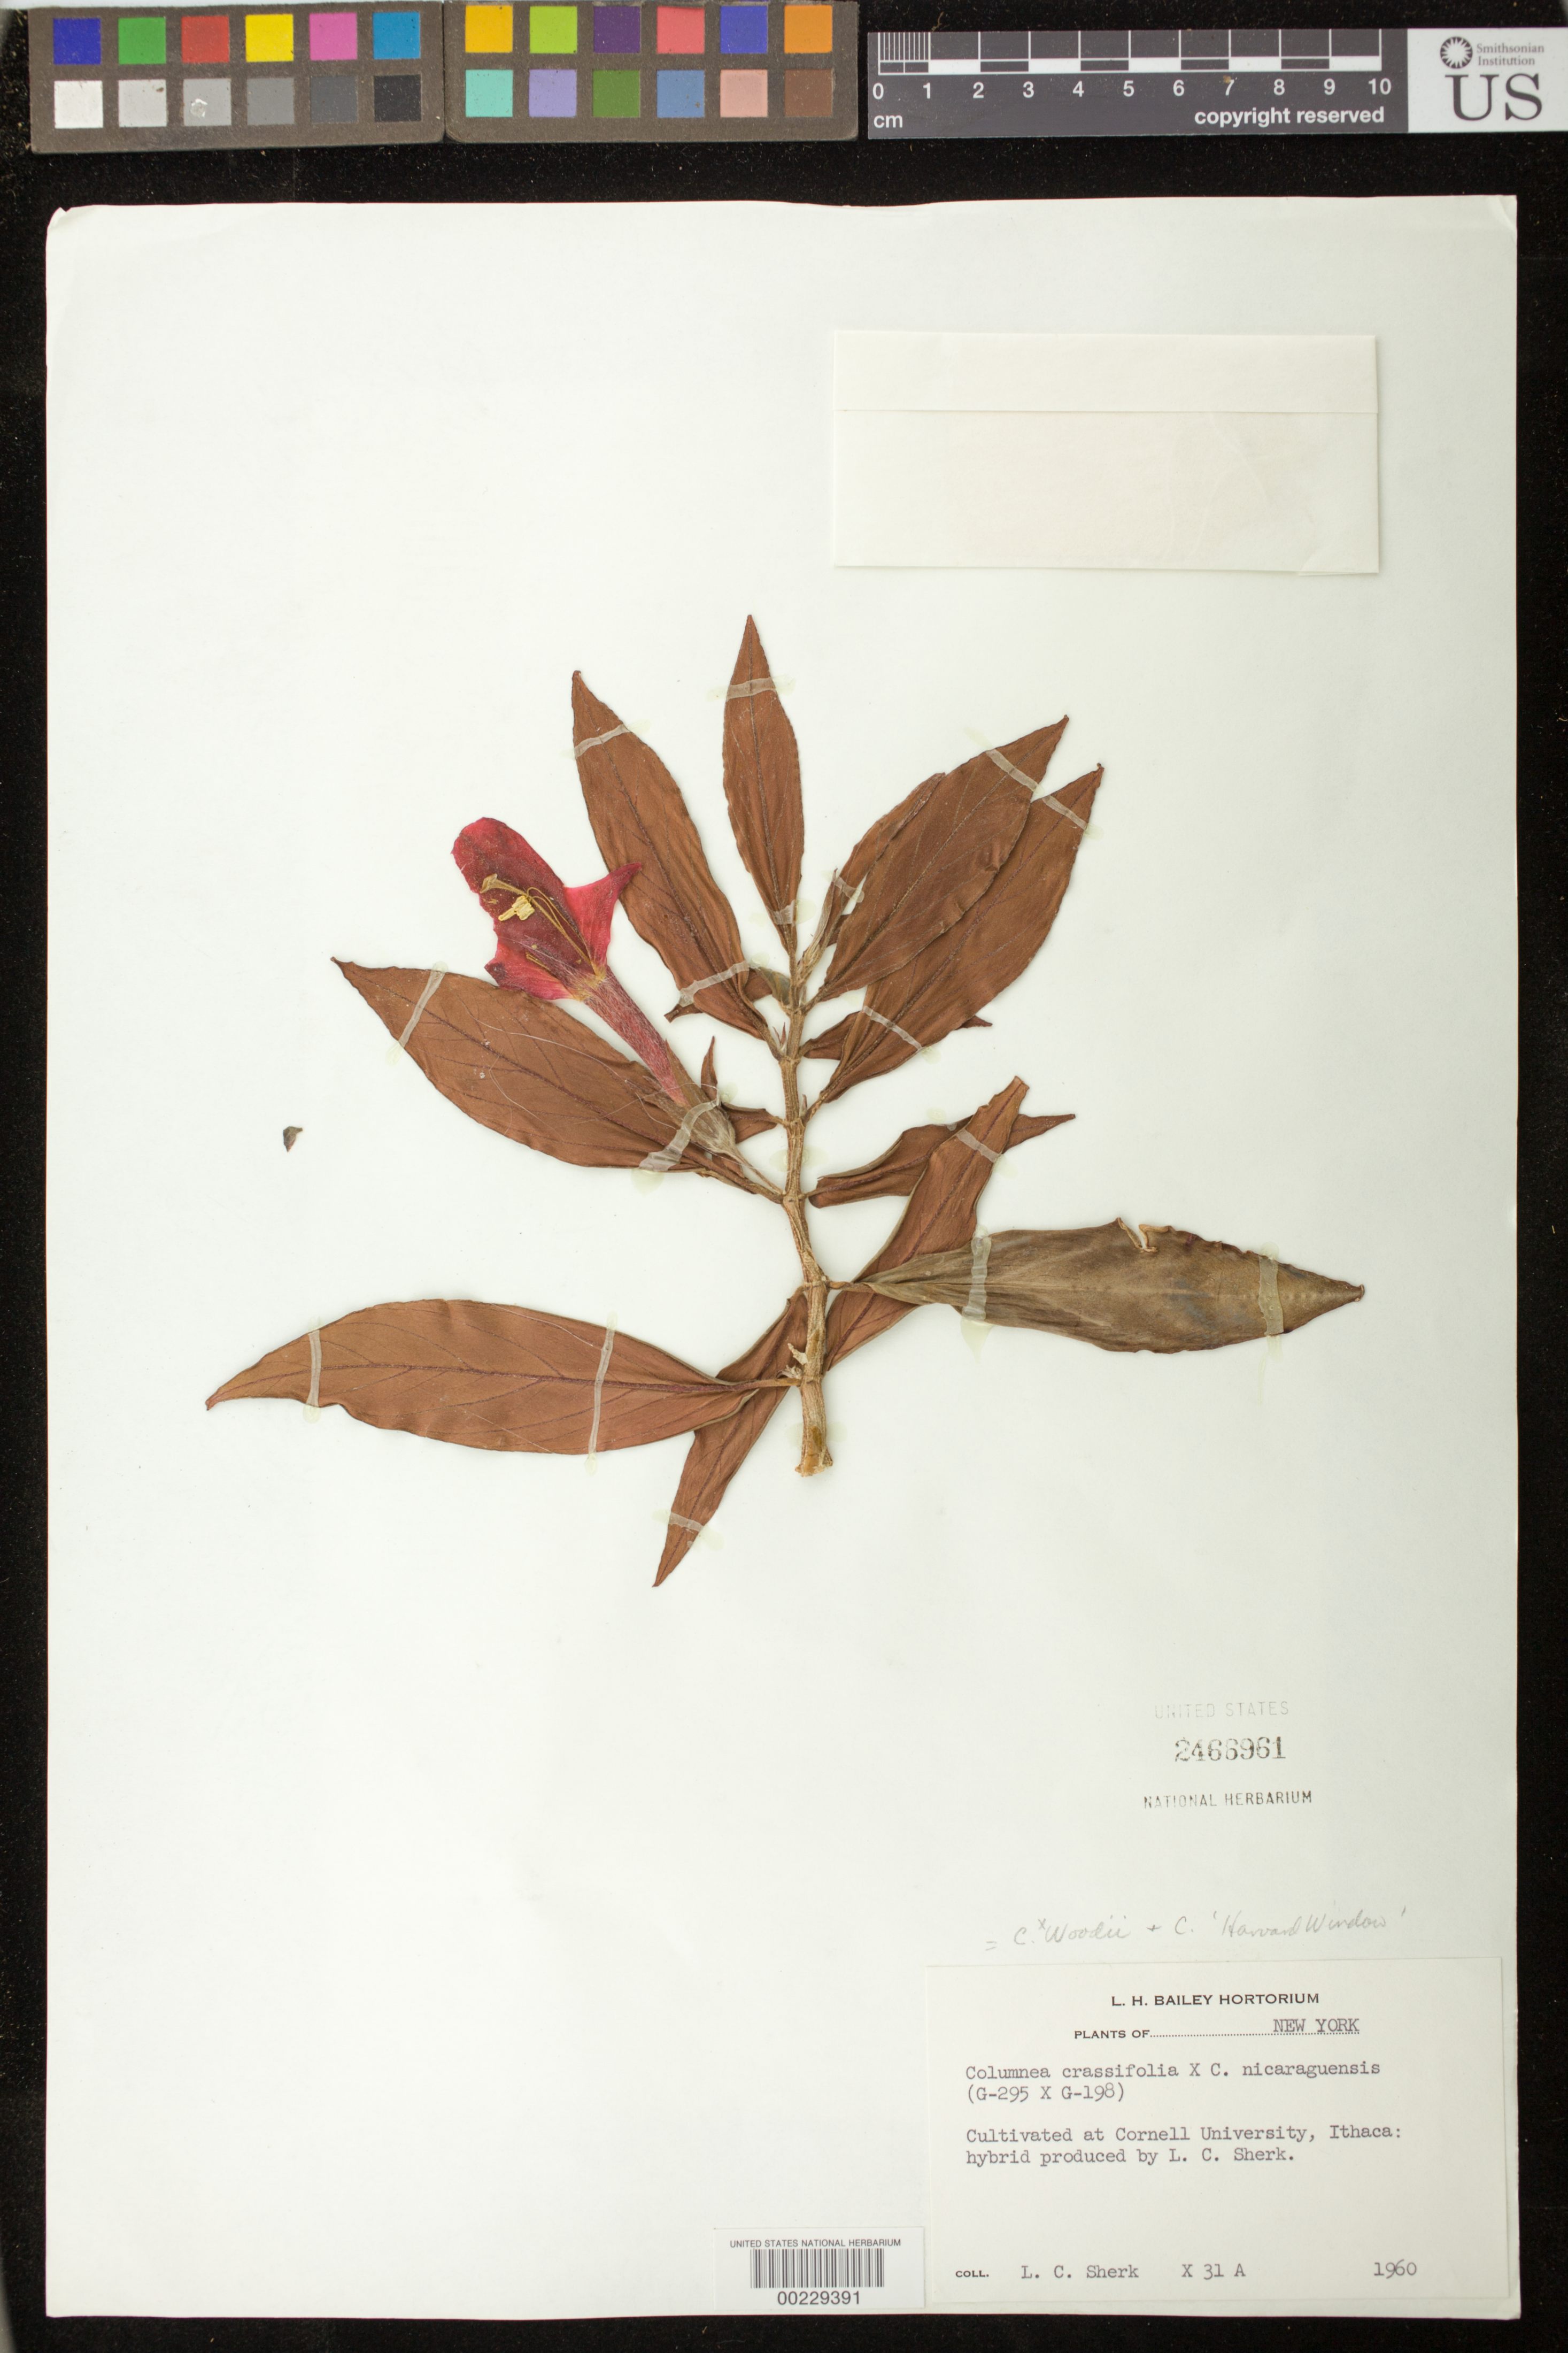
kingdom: Plantae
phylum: Tracheophyta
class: Magnoliopsida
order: Lamiales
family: Gesneriaceae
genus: Columnea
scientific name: Columnea hybrid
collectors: L. Sherk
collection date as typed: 1960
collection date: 1960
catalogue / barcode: US 2466961